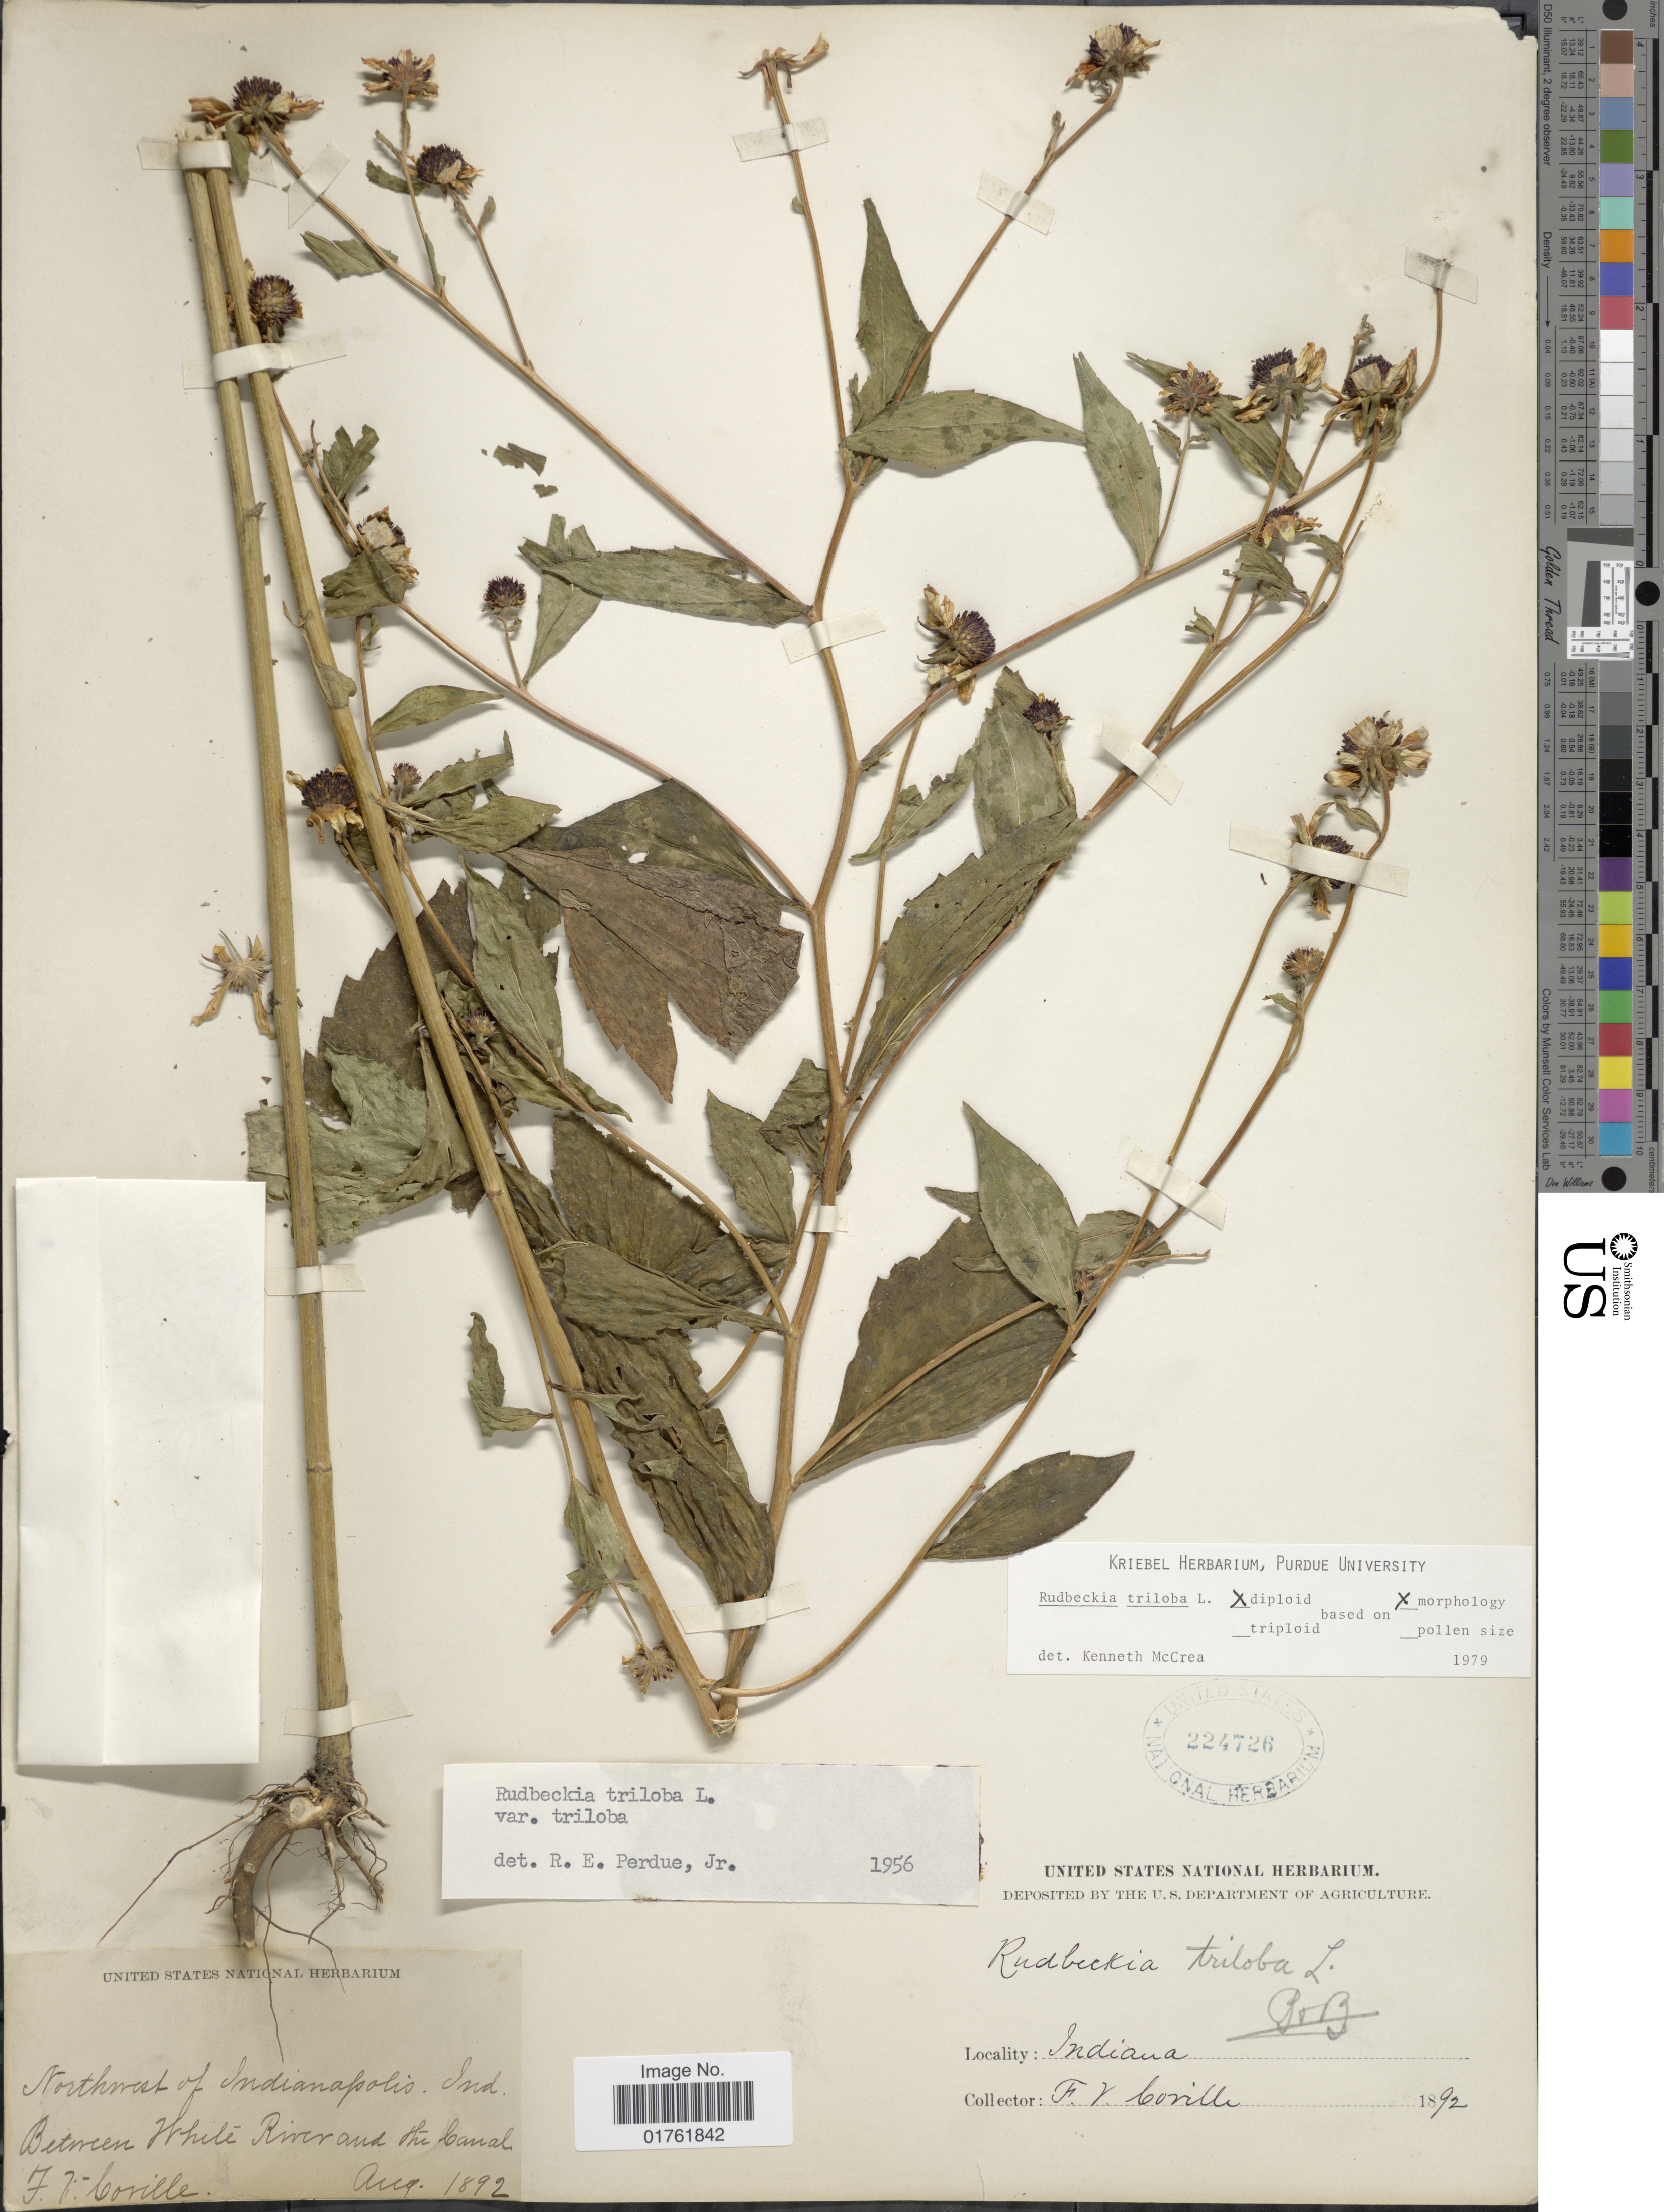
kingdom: Plantae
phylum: Tracheophyta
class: Magnoliopsida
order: Asterales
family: Asteraceae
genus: Rudbeckia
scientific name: Rudbeckia triloba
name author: L.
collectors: F. V. Coville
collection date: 1892-08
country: United States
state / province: Indiana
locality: Between White River and Mt Canal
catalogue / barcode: US 224726